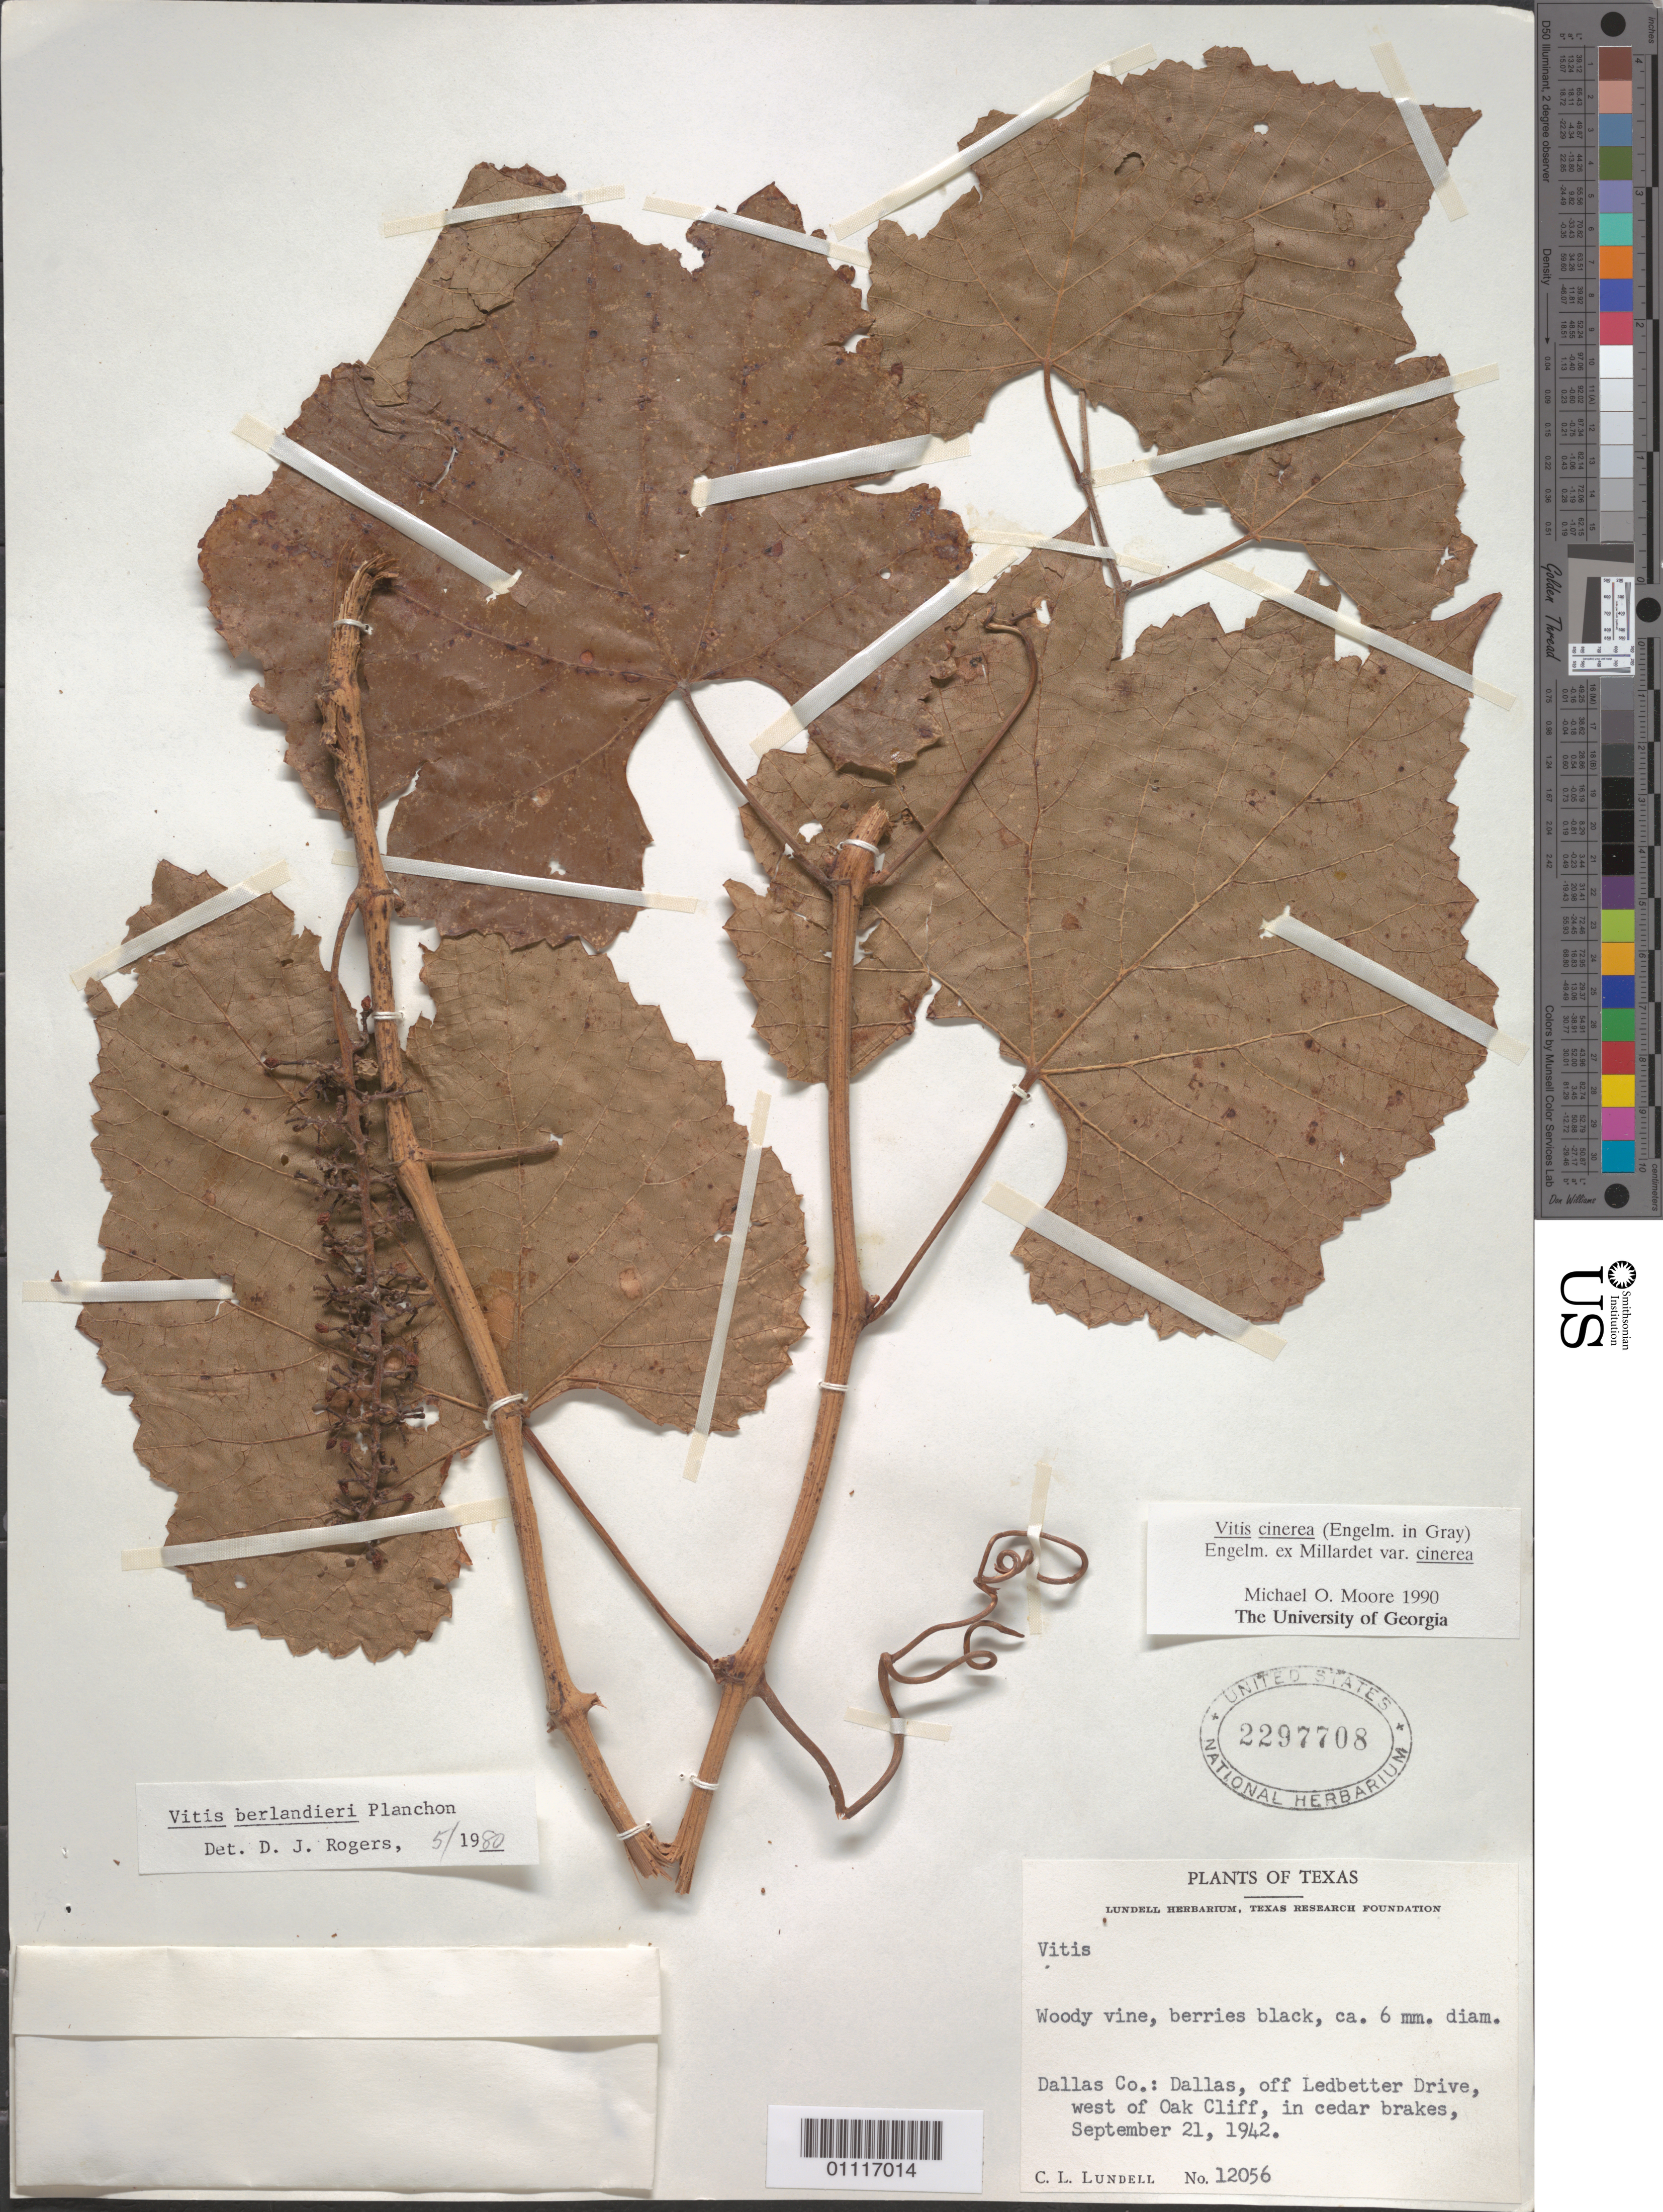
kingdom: Plantae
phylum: Tracheophyta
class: Magnoliopsida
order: Vitales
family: Vitaceae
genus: Vitis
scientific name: Vitis cinerea var. cinerea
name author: (Engelm.) Engelm. ex Millardet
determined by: Moore, M. O.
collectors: C. L. Lundell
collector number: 12056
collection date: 1942-09-21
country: United States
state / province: Texas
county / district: Dallas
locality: Dallas, off Ledbetter Drive, west of Oak Cliff, in cedar brakes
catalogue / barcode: US 2297708